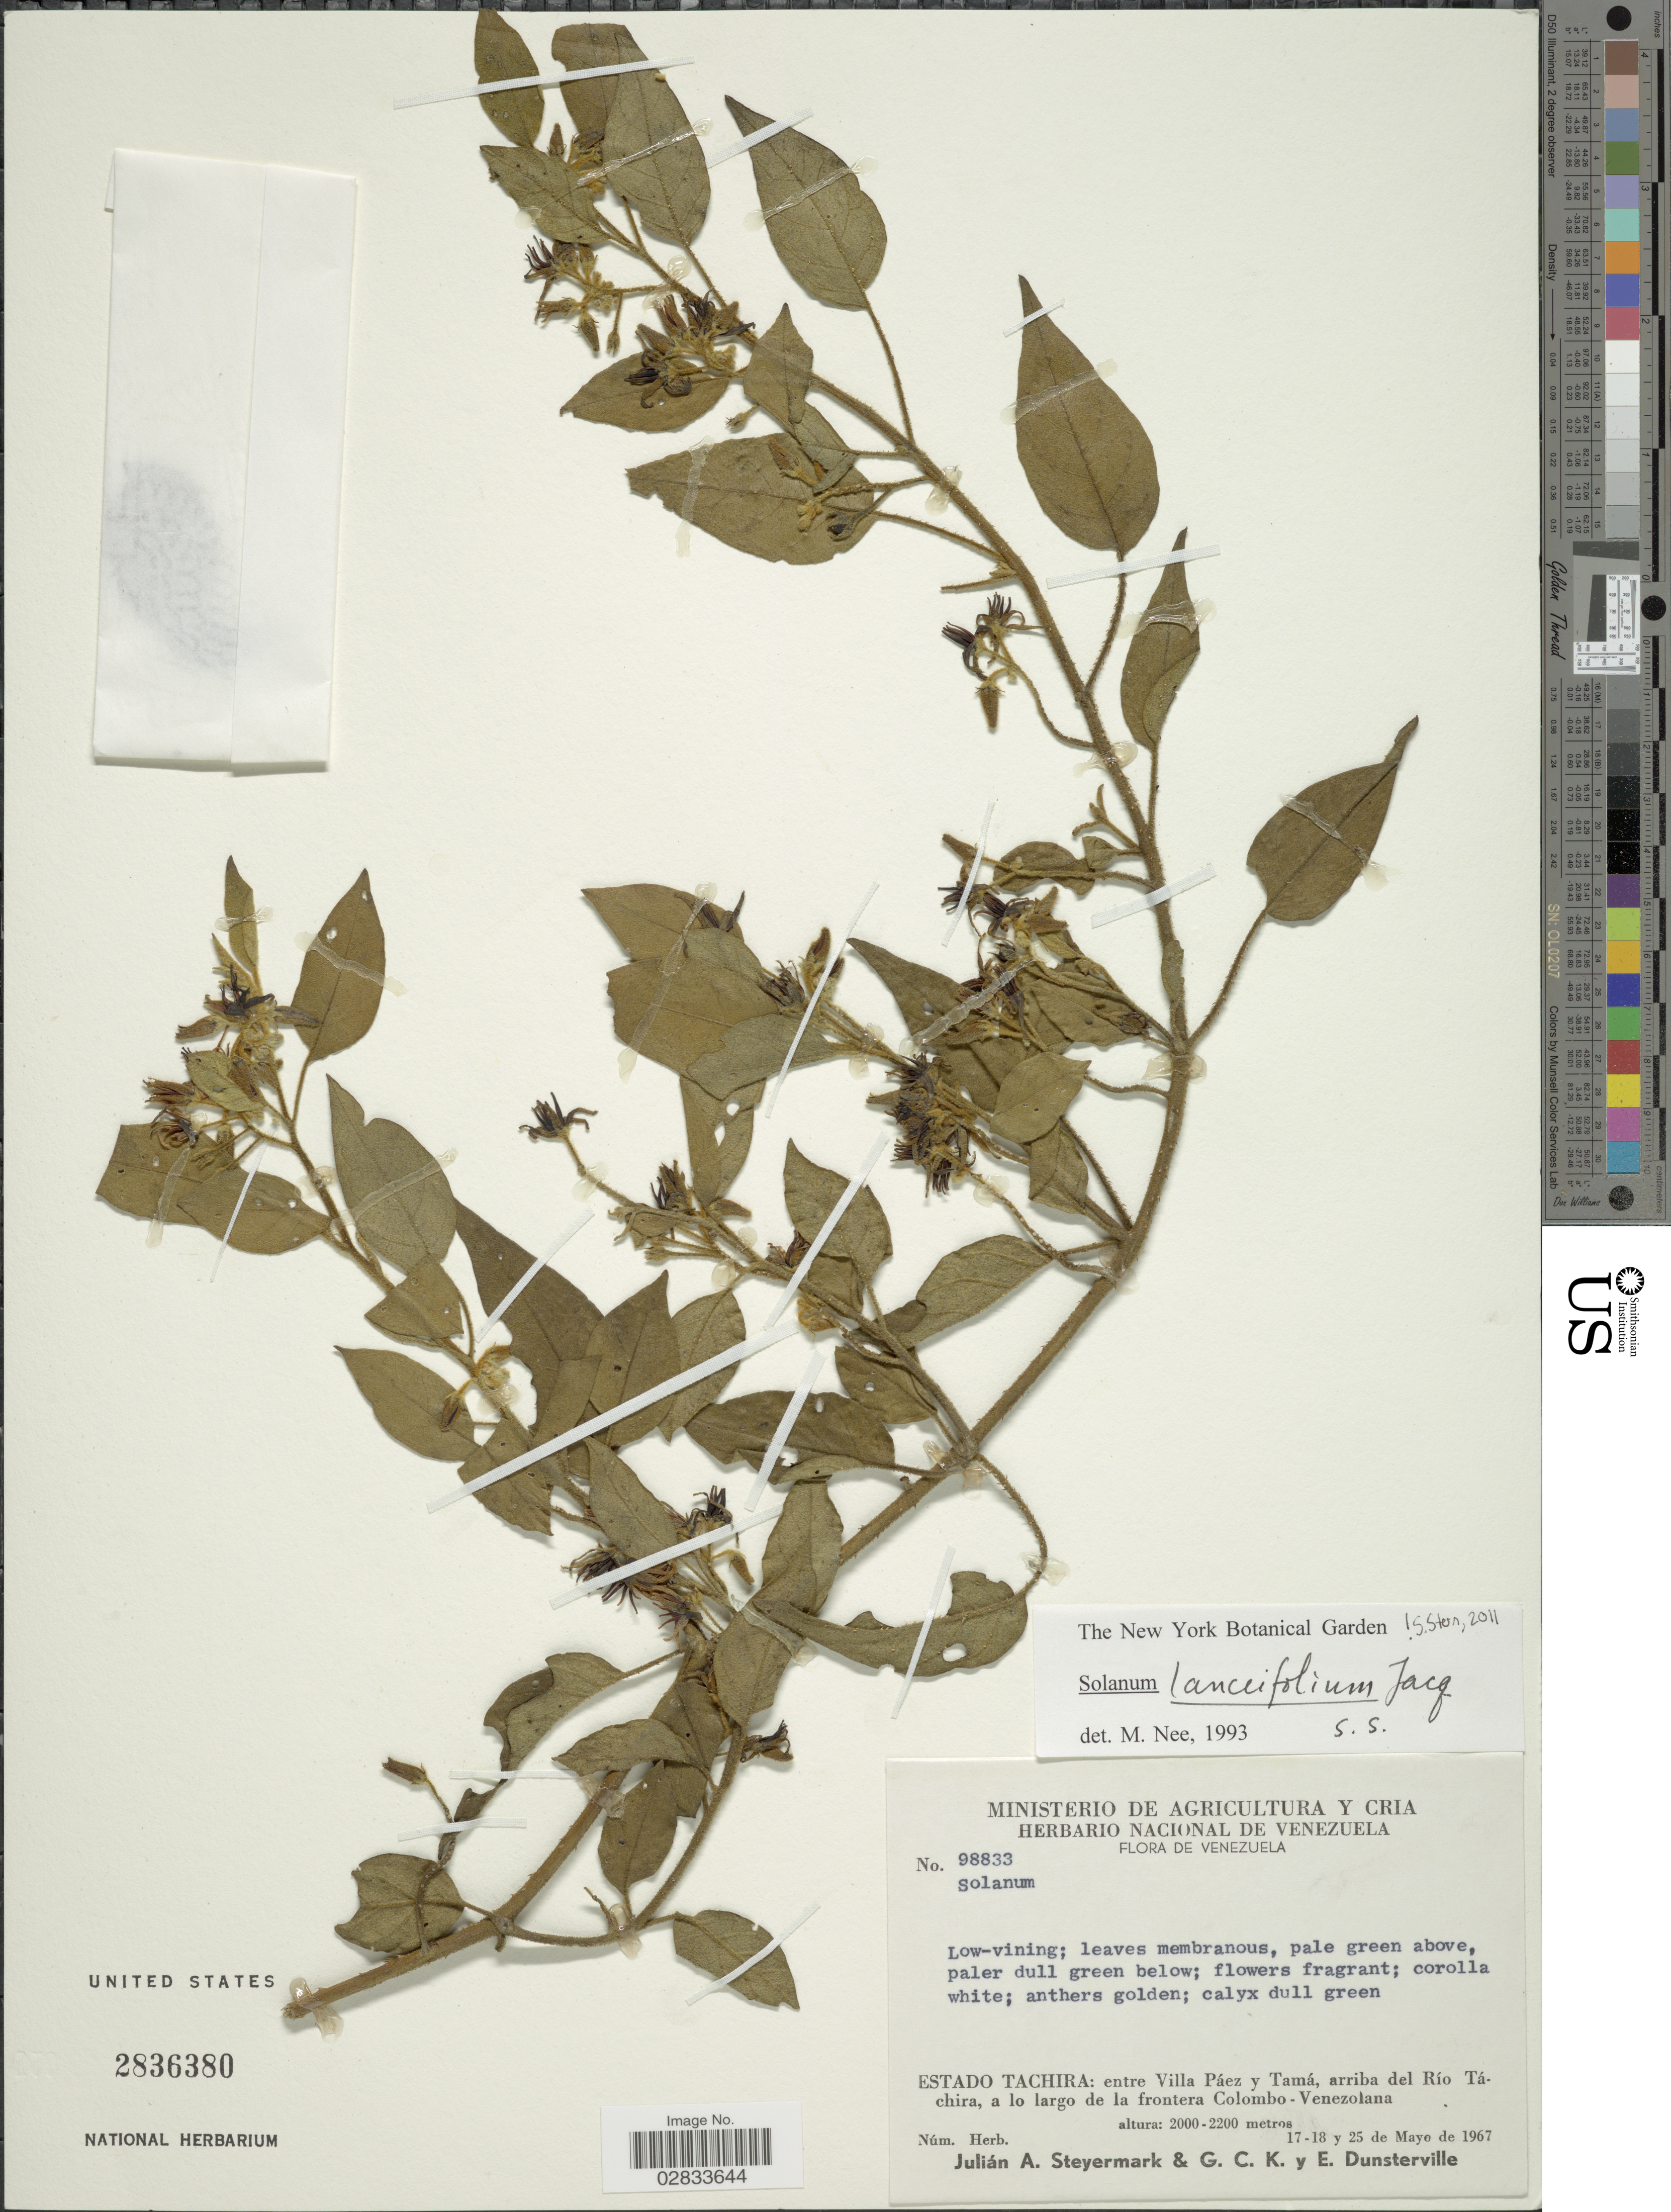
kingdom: Plantae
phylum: Tracheophyta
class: Magnoliopsida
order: Solanales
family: Solanaceae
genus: Solanum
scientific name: Solanum lanceifolium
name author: Jacq.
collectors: J. Steyermark, G. C. K. Dunsterville & E. Dunsterville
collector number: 98833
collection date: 1967-05-17/1967-05-25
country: Venezuela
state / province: Tachira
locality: Entre Villa Páez y Tamá, arriba del Río Táchira, a lo largo de la frontera Colombo - Venzolana.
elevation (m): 2000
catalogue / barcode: US 2836380